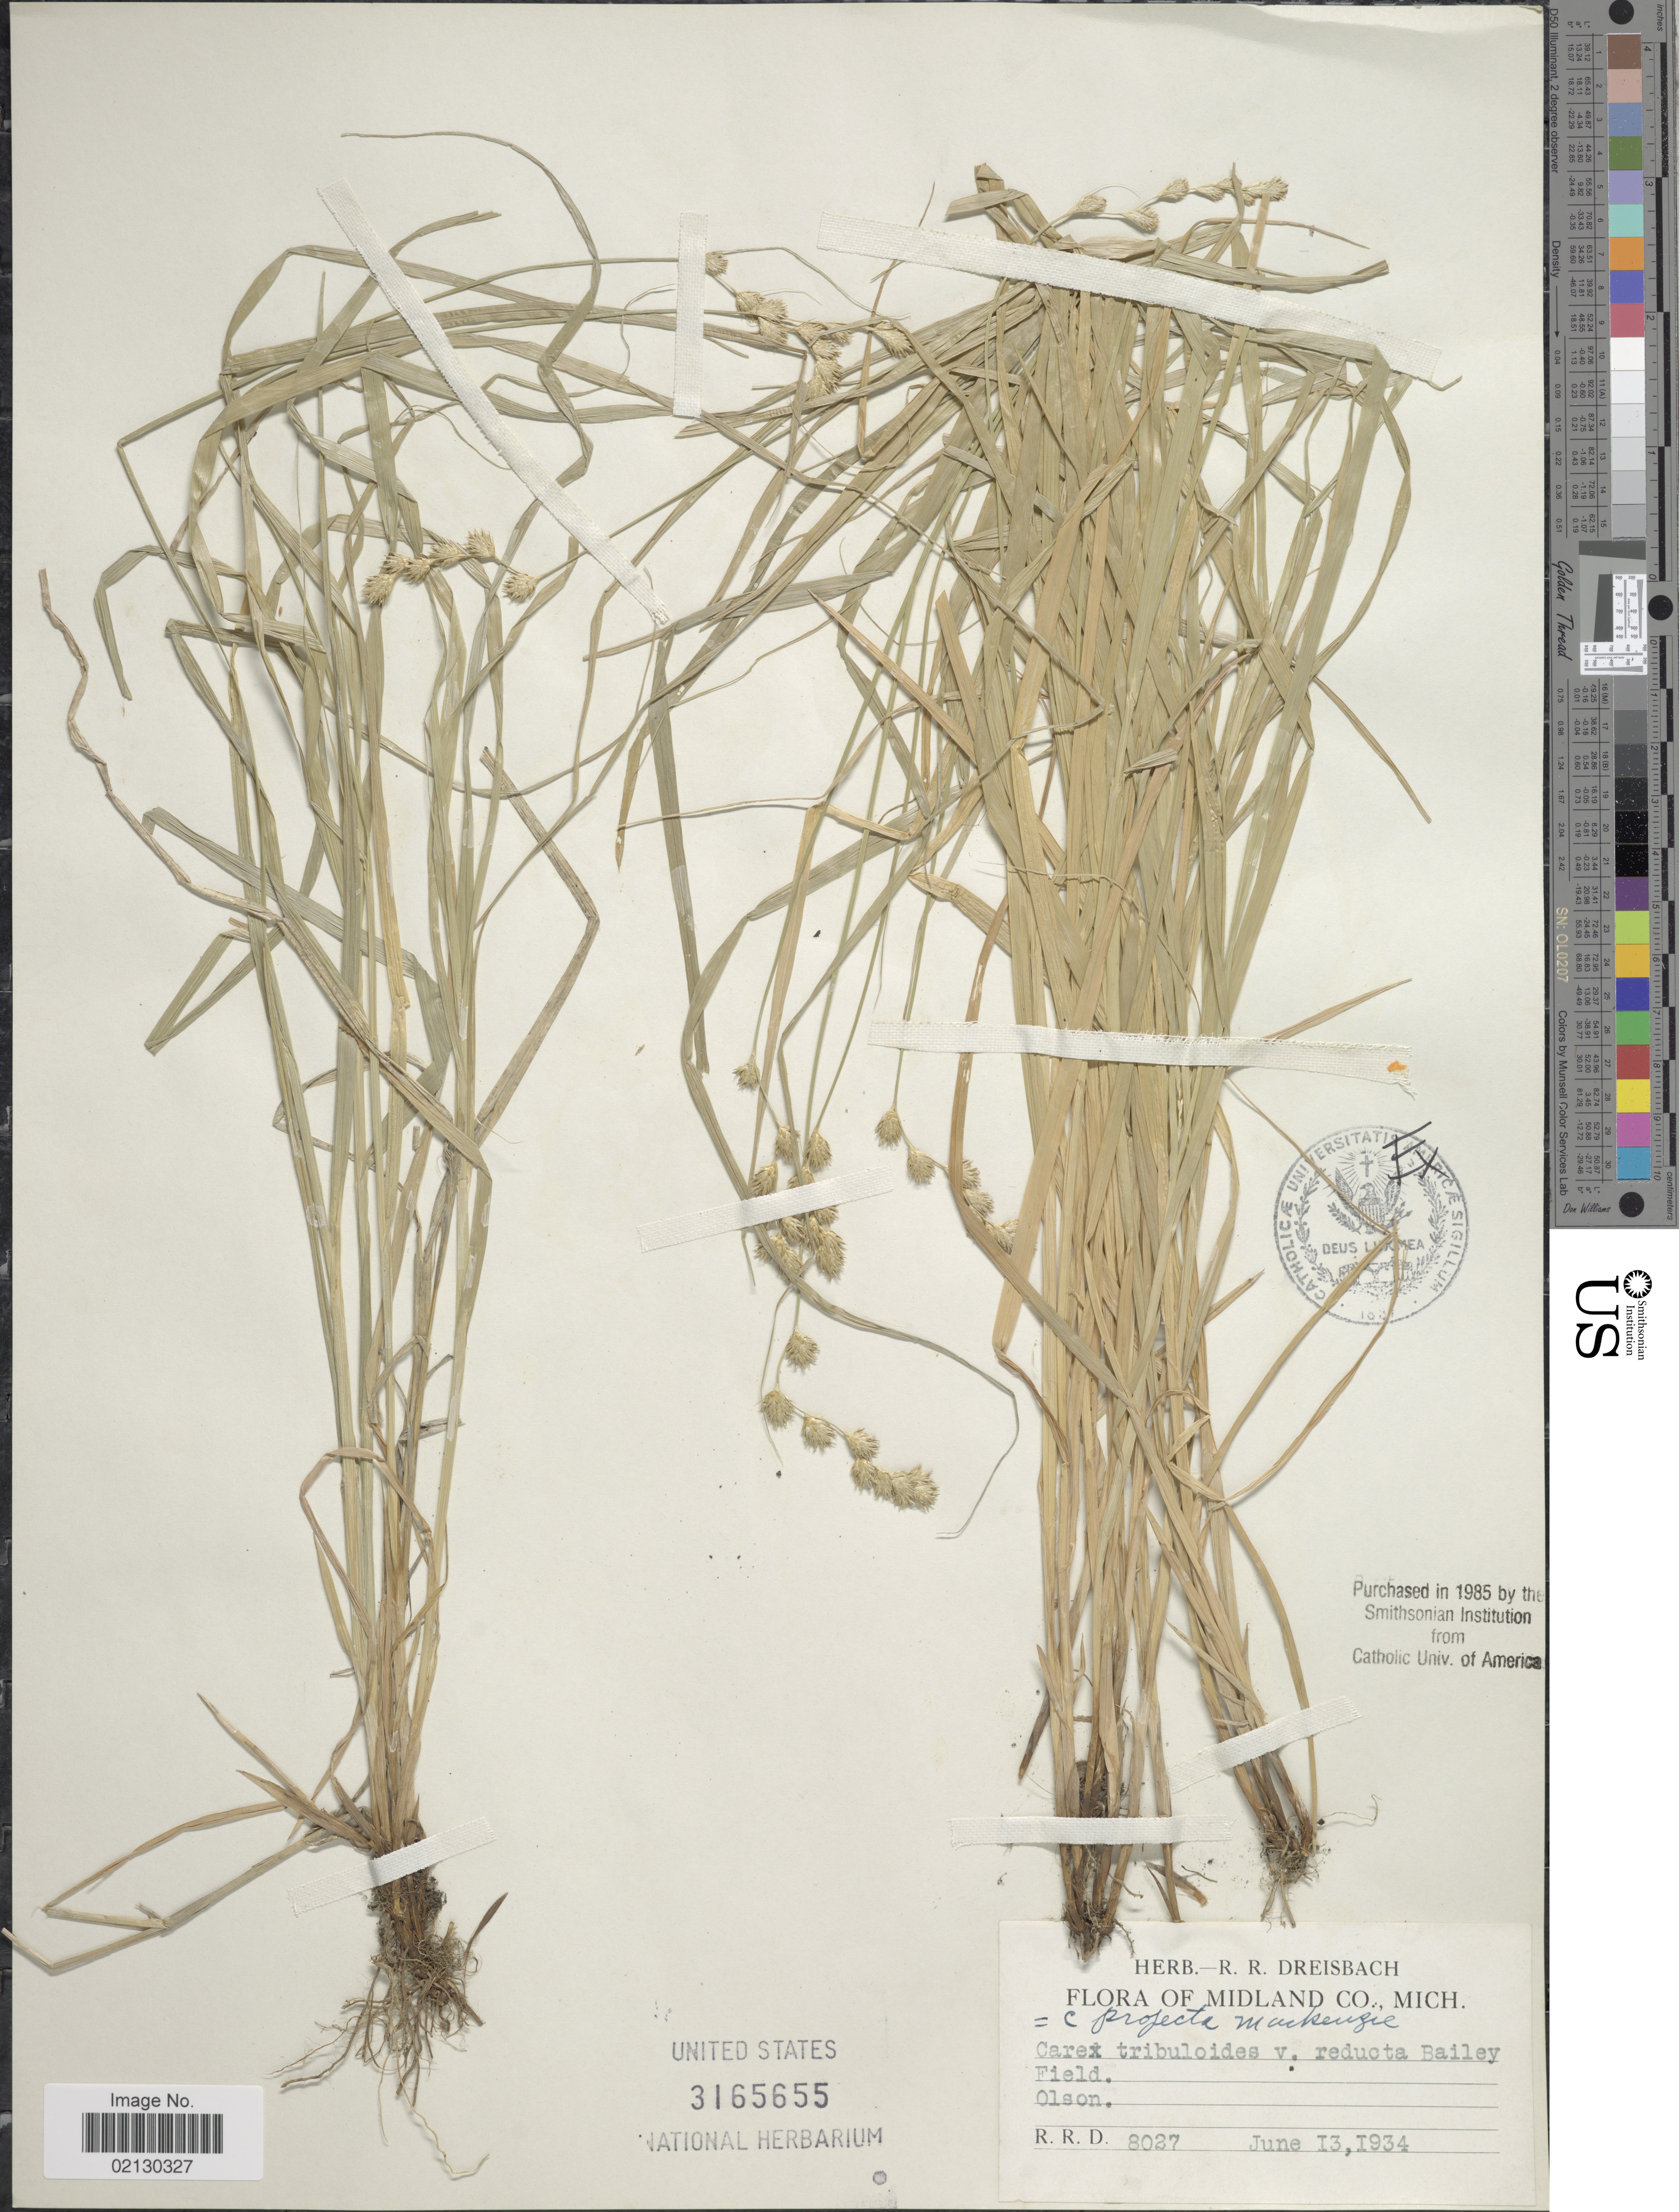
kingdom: Plantae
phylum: Tracheophyta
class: Liliopsida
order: Poales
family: Cyperaceae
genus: Carex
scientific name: Carex projecta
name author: Mack.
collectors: R. Dreisbach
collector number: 8027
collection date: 1934-06-13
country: United States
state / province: Michigan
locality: Midland Co. Field. Olson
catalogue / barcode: US 3165655